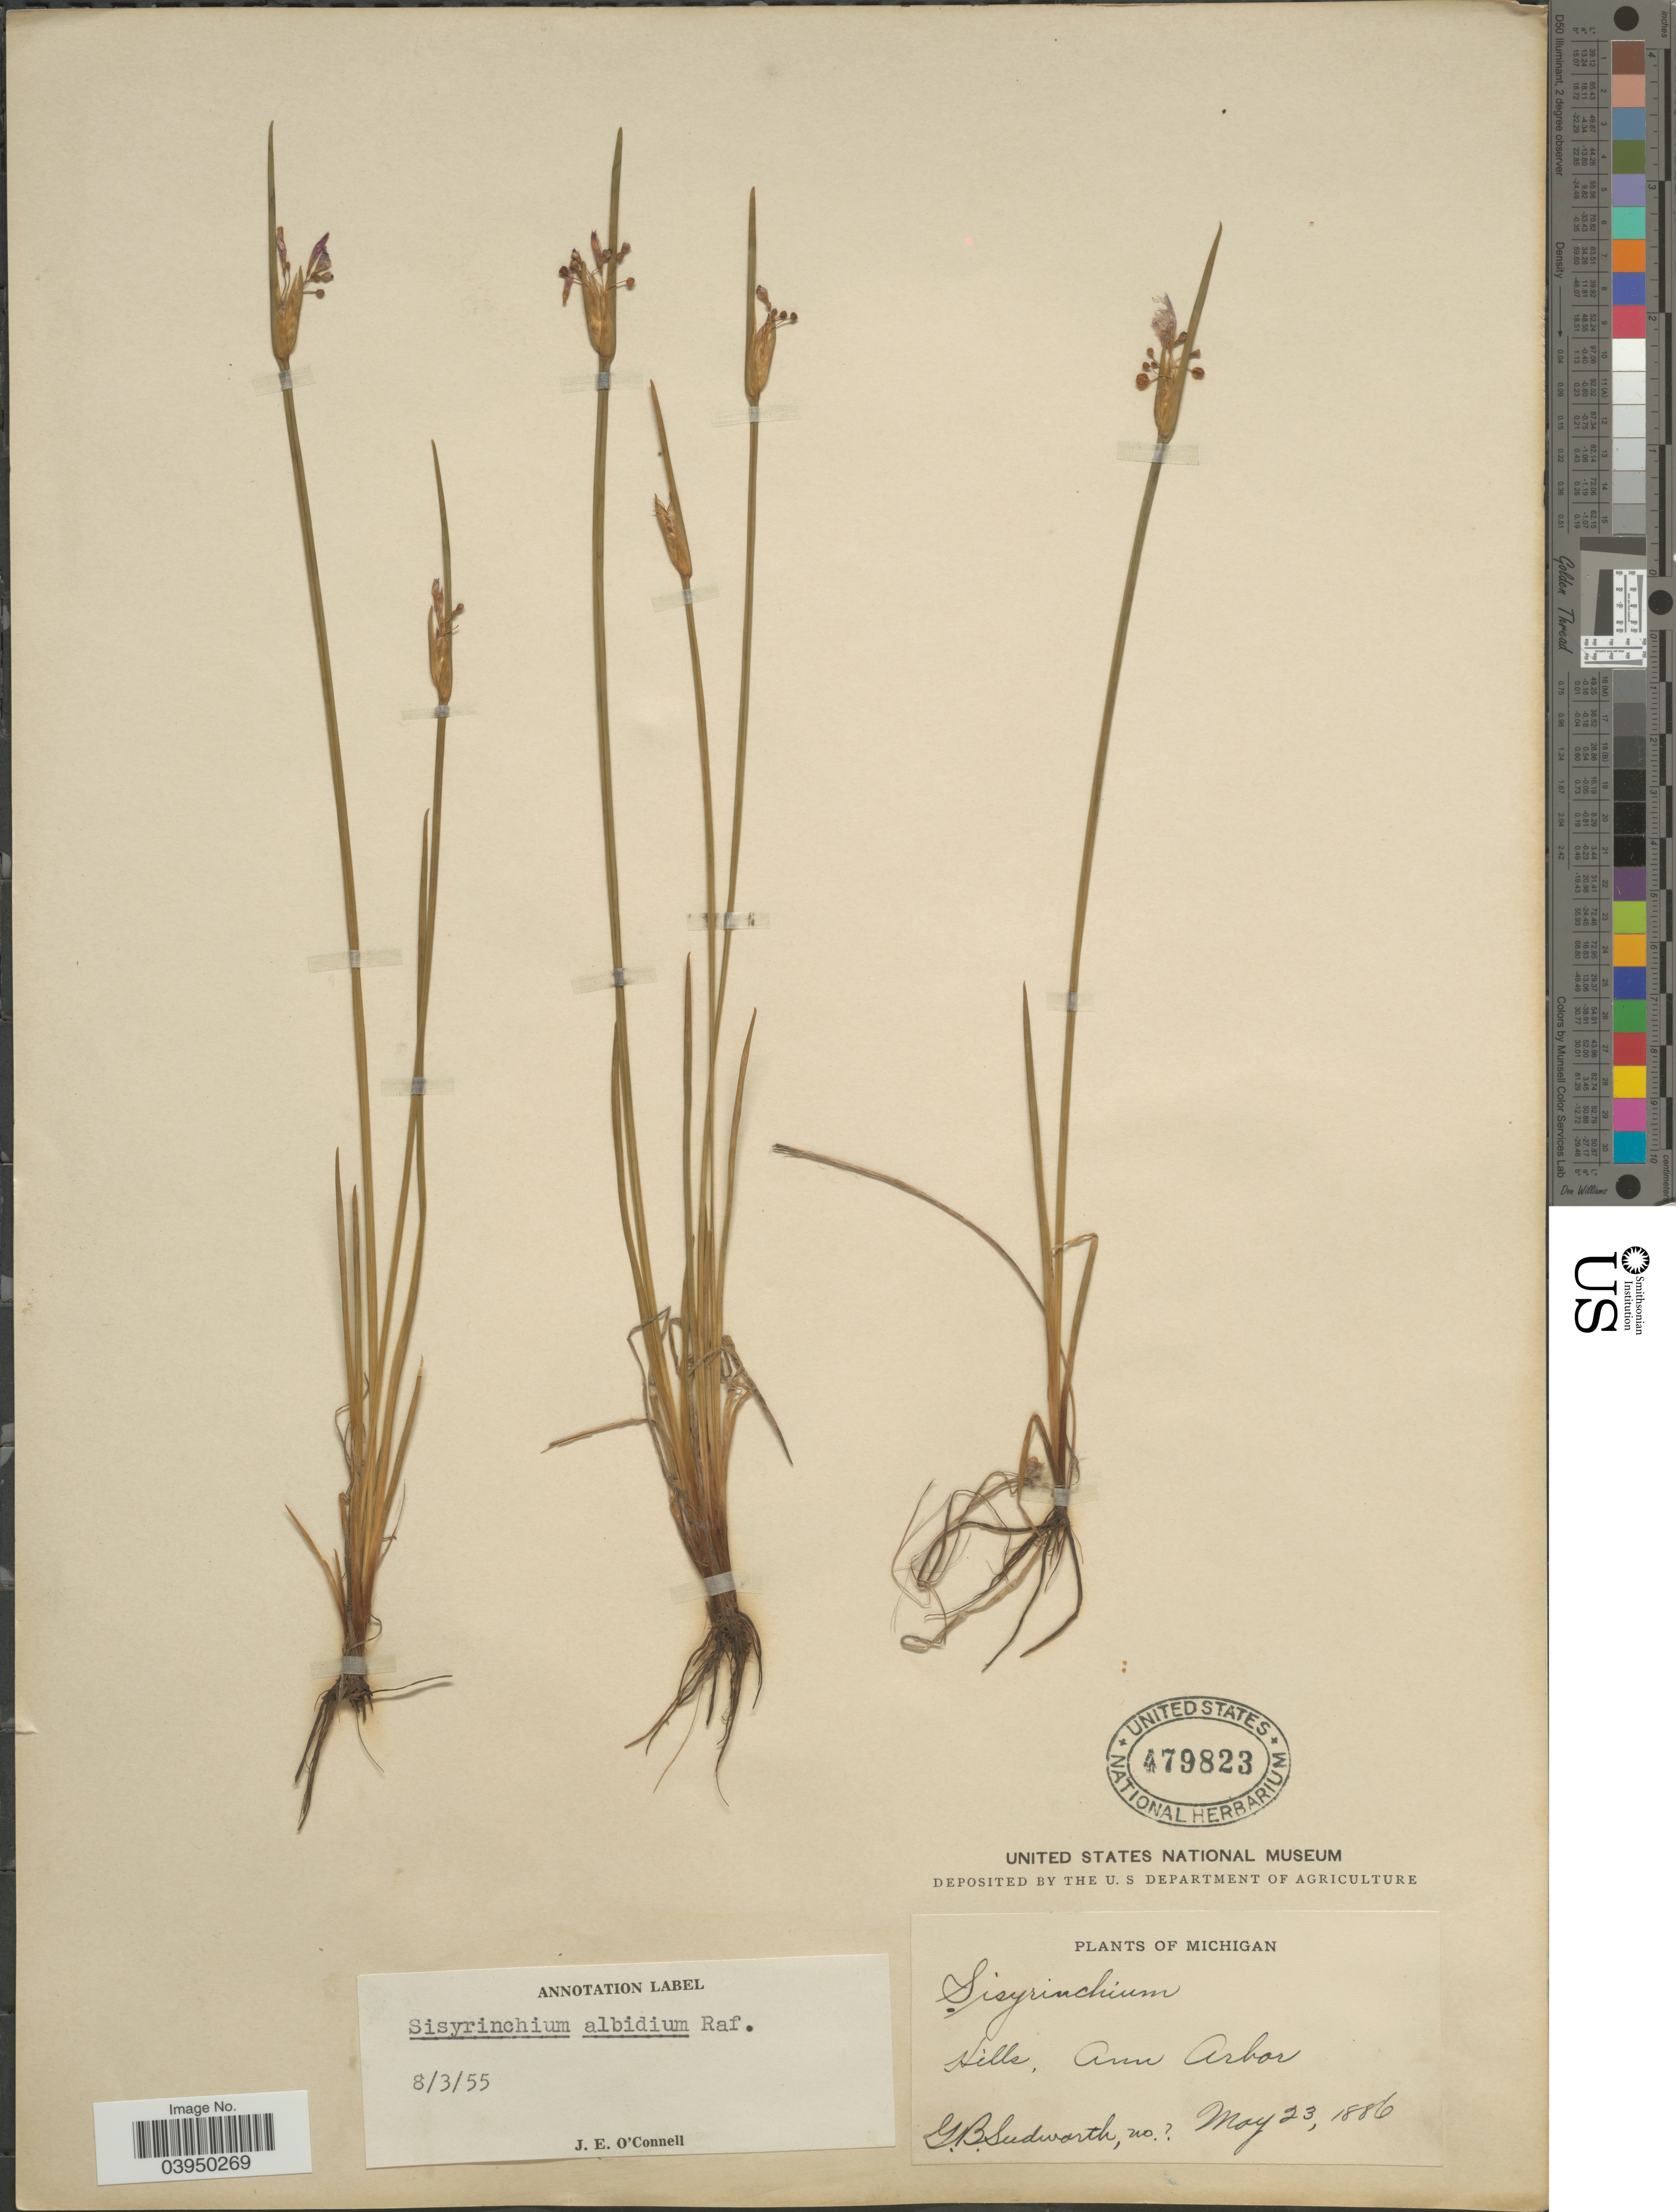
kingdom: Plantae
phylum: Tracheophyta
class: Liliopsida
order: Asparagales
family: Iridaceae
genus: Sisyrinchium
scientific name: Sisyrinchium albidum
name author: Raf.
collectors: G. B. Sudworth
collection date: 1886-05-23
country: United States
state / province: Michigan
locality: Hills, Ann Arbor.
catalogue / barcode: US 479823